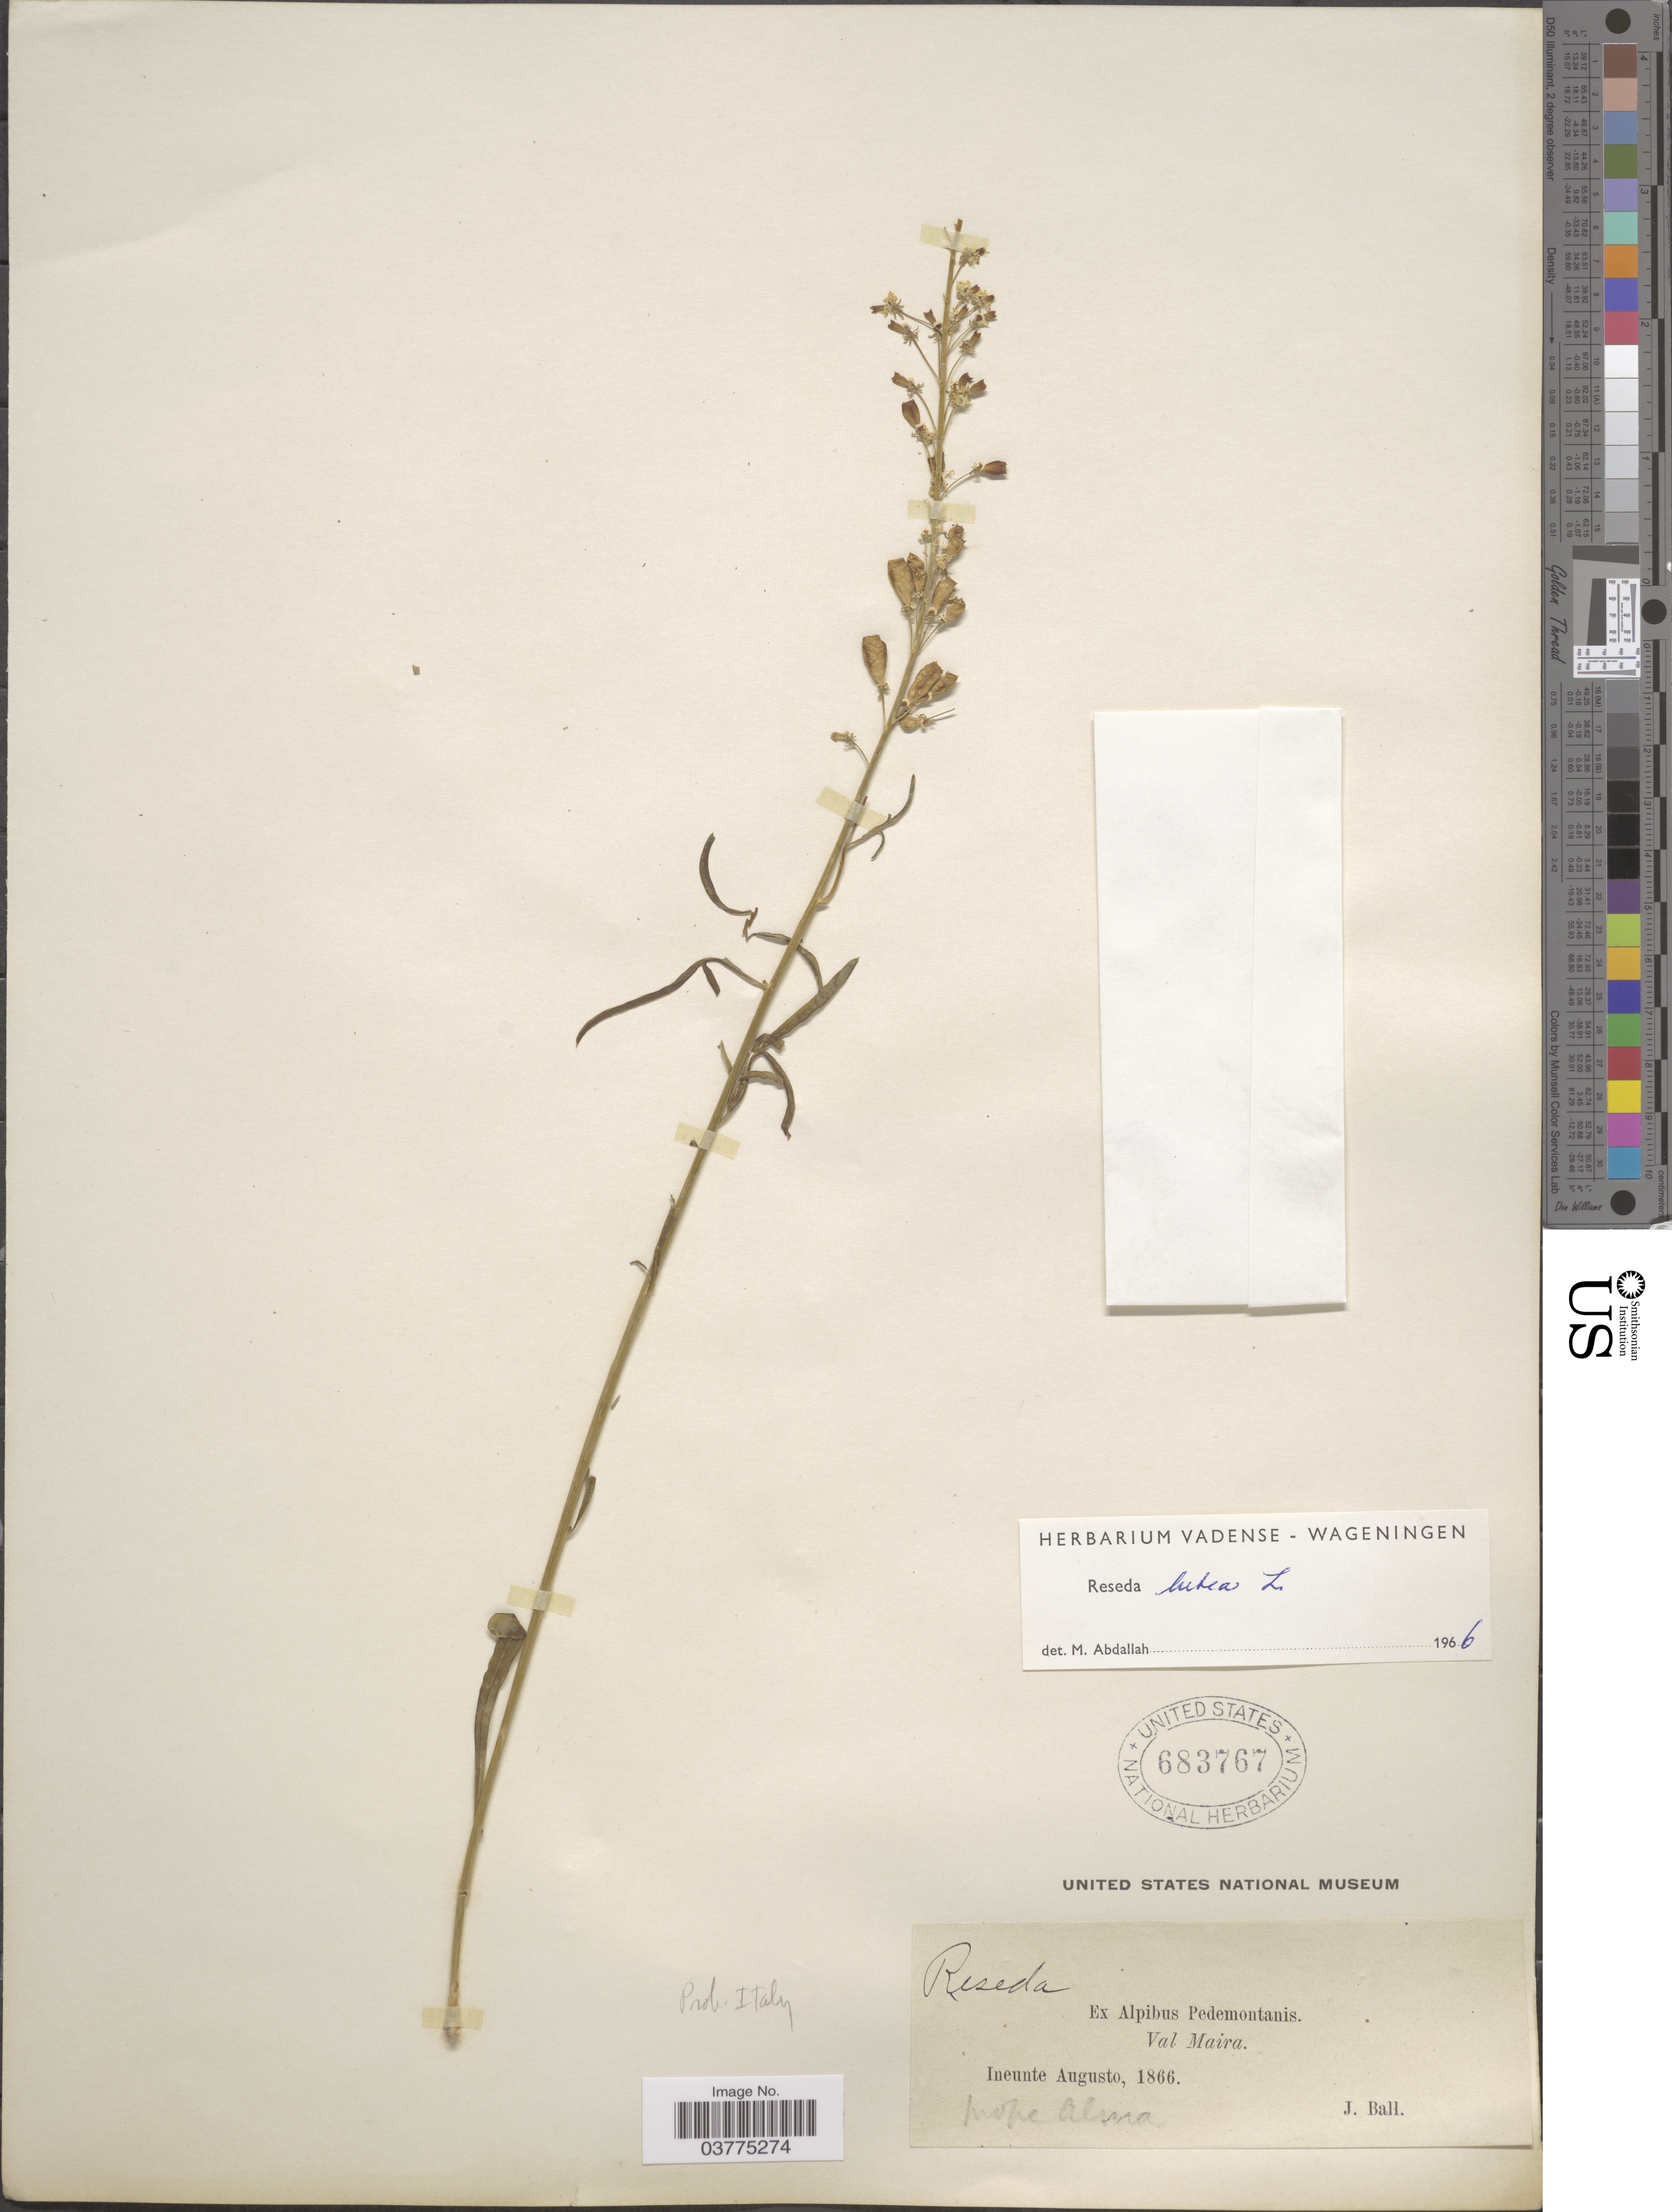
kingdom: Plantae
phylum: Tracheophyta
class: Magnoliopsida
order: Brassicales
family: Resedaceae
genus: Reseda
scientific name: Reseda lutea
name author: L.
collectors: J. Ball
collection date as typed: Ineunte Augusto, 1866.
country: Italy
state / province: Piedmont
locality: Ex Alpibus Pedemontanis. Val Maira. Prob. Italy. Prope Alma.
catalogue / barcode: US 683767